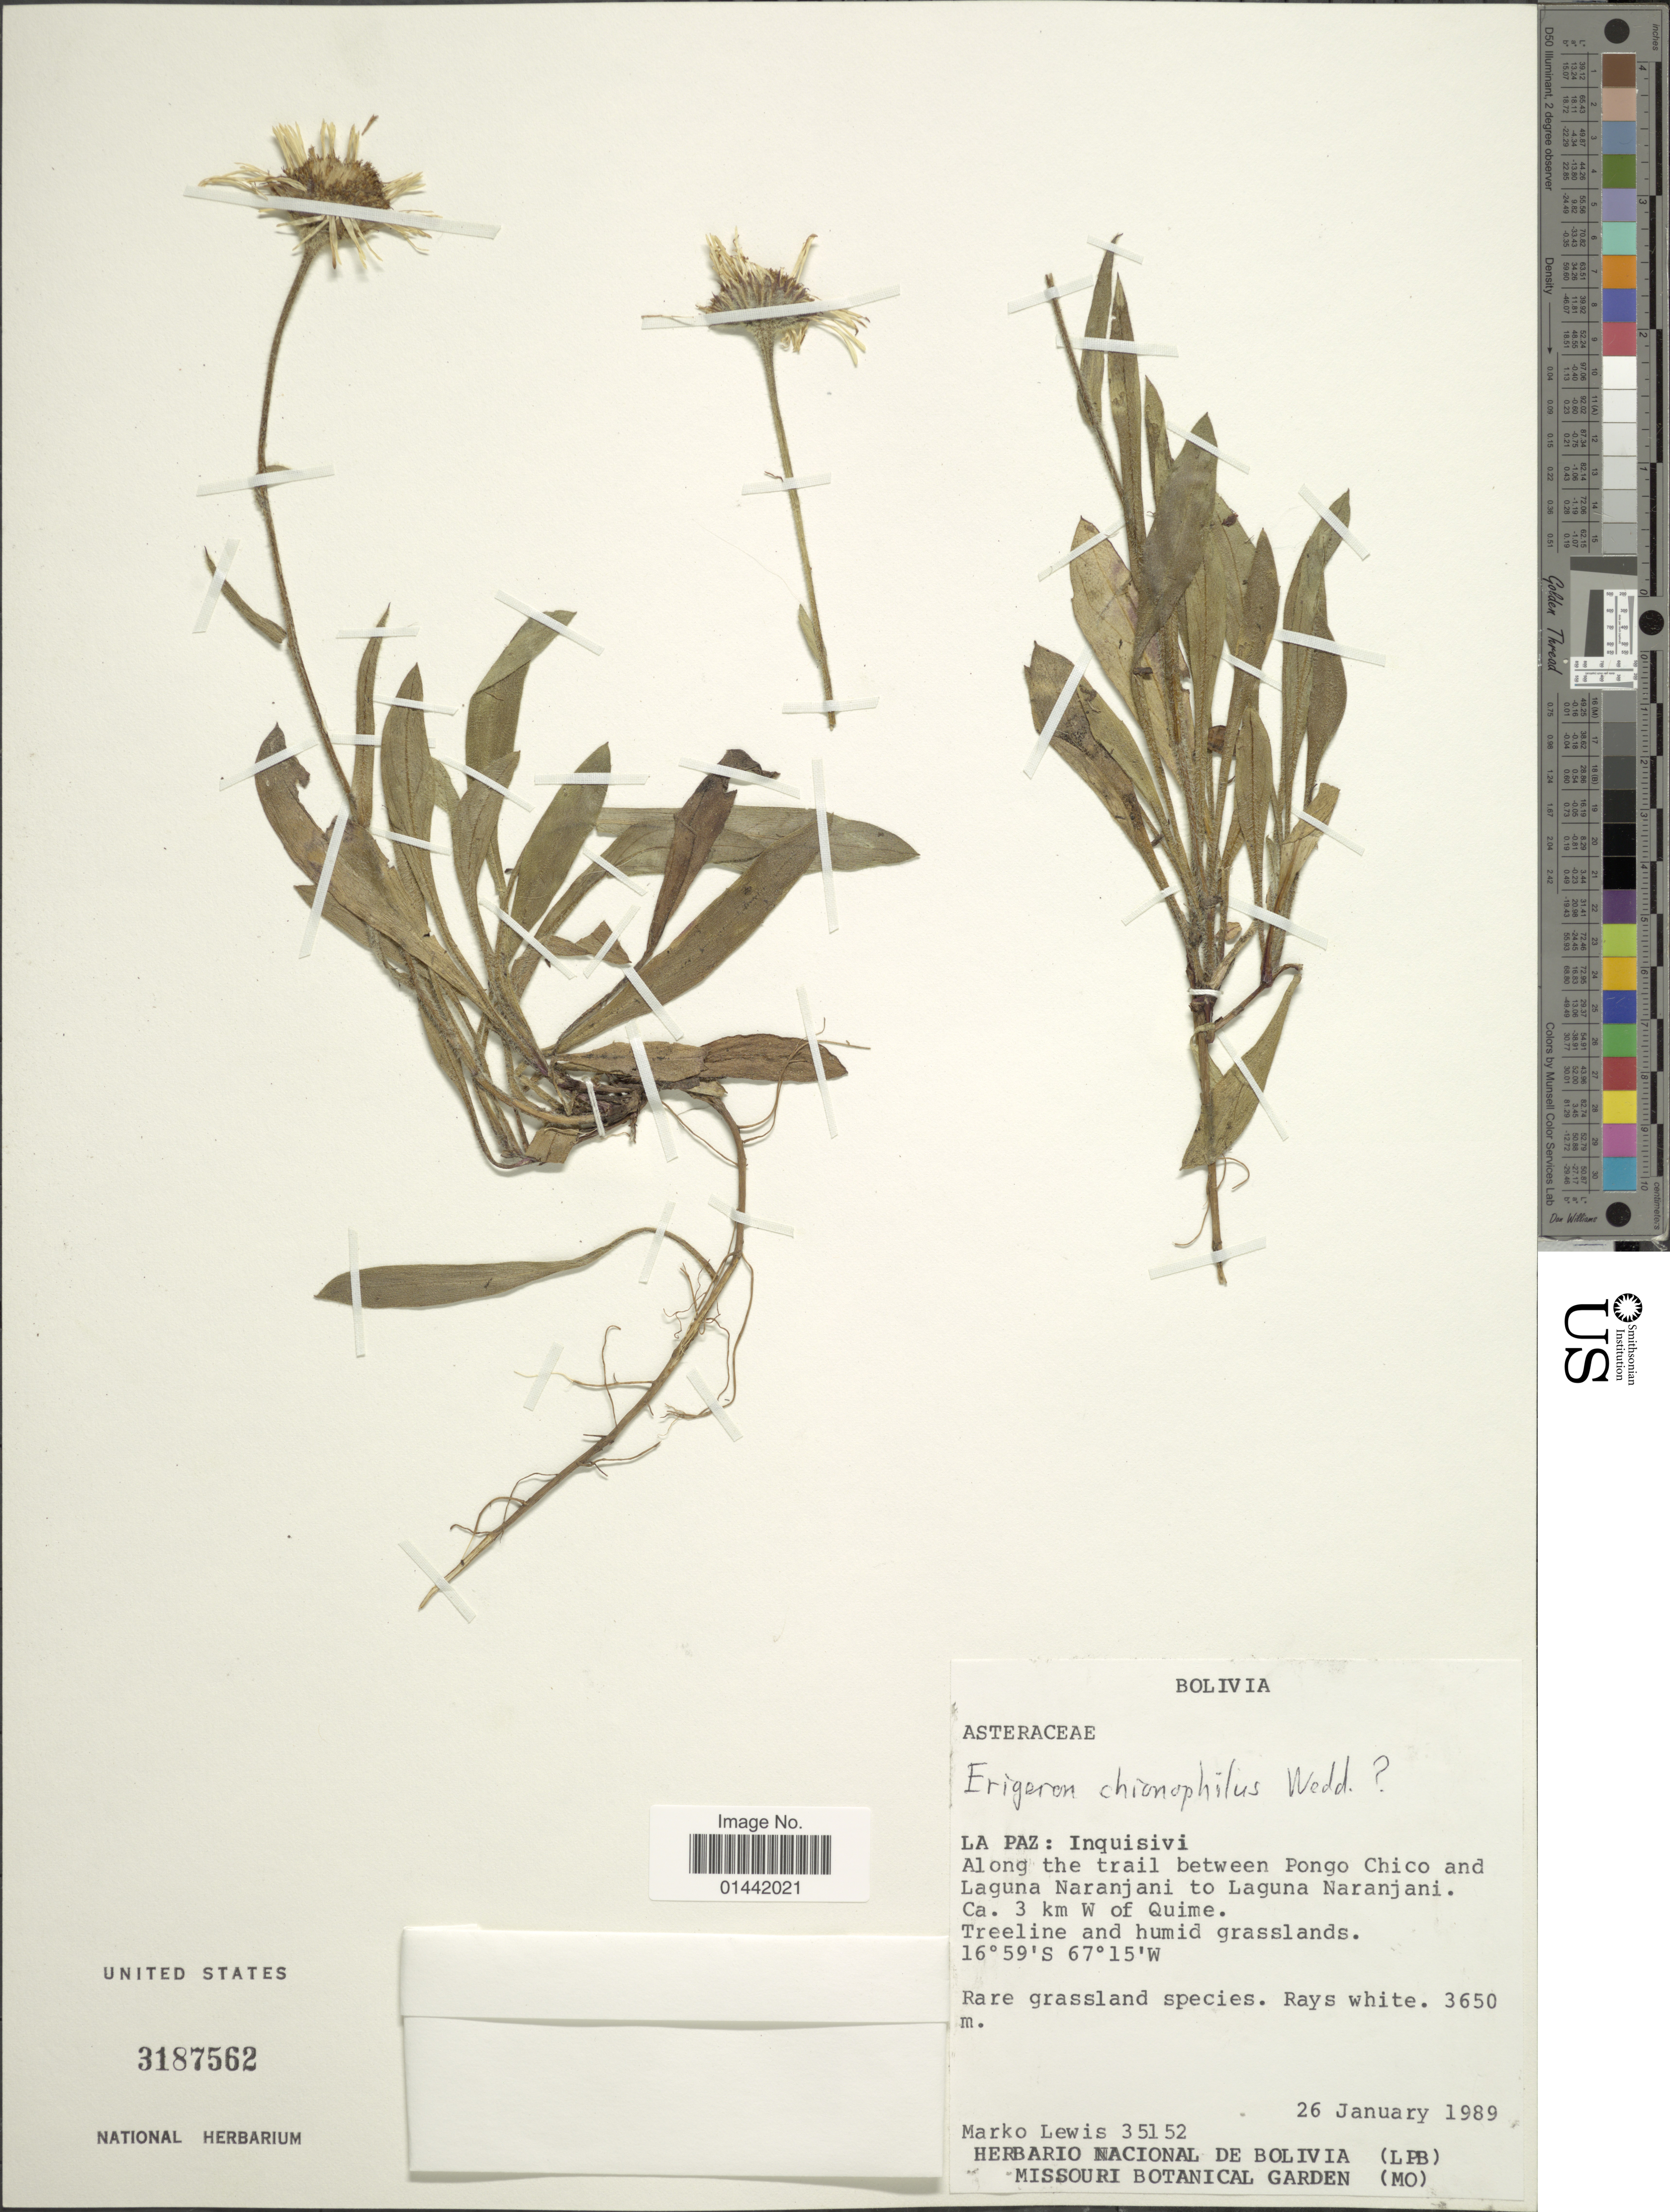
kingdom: Plantae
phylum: Tracheophyta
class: Magnoliopsida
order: Asterales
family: Asteraceae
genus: Erigeron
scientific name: Erigeron chionophilus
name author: Wedd.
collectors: M. A. Lewis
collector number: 35152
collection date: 1989-01-26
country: Bolivia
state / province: La Paz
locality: Inquisivi, along the trail between Pongo Chico and Laguna Naranjani to Laguna Naranjani, ca. 3 km W of Quime, treeline and humid grasslands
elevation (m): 3650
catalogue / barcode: US 3187562